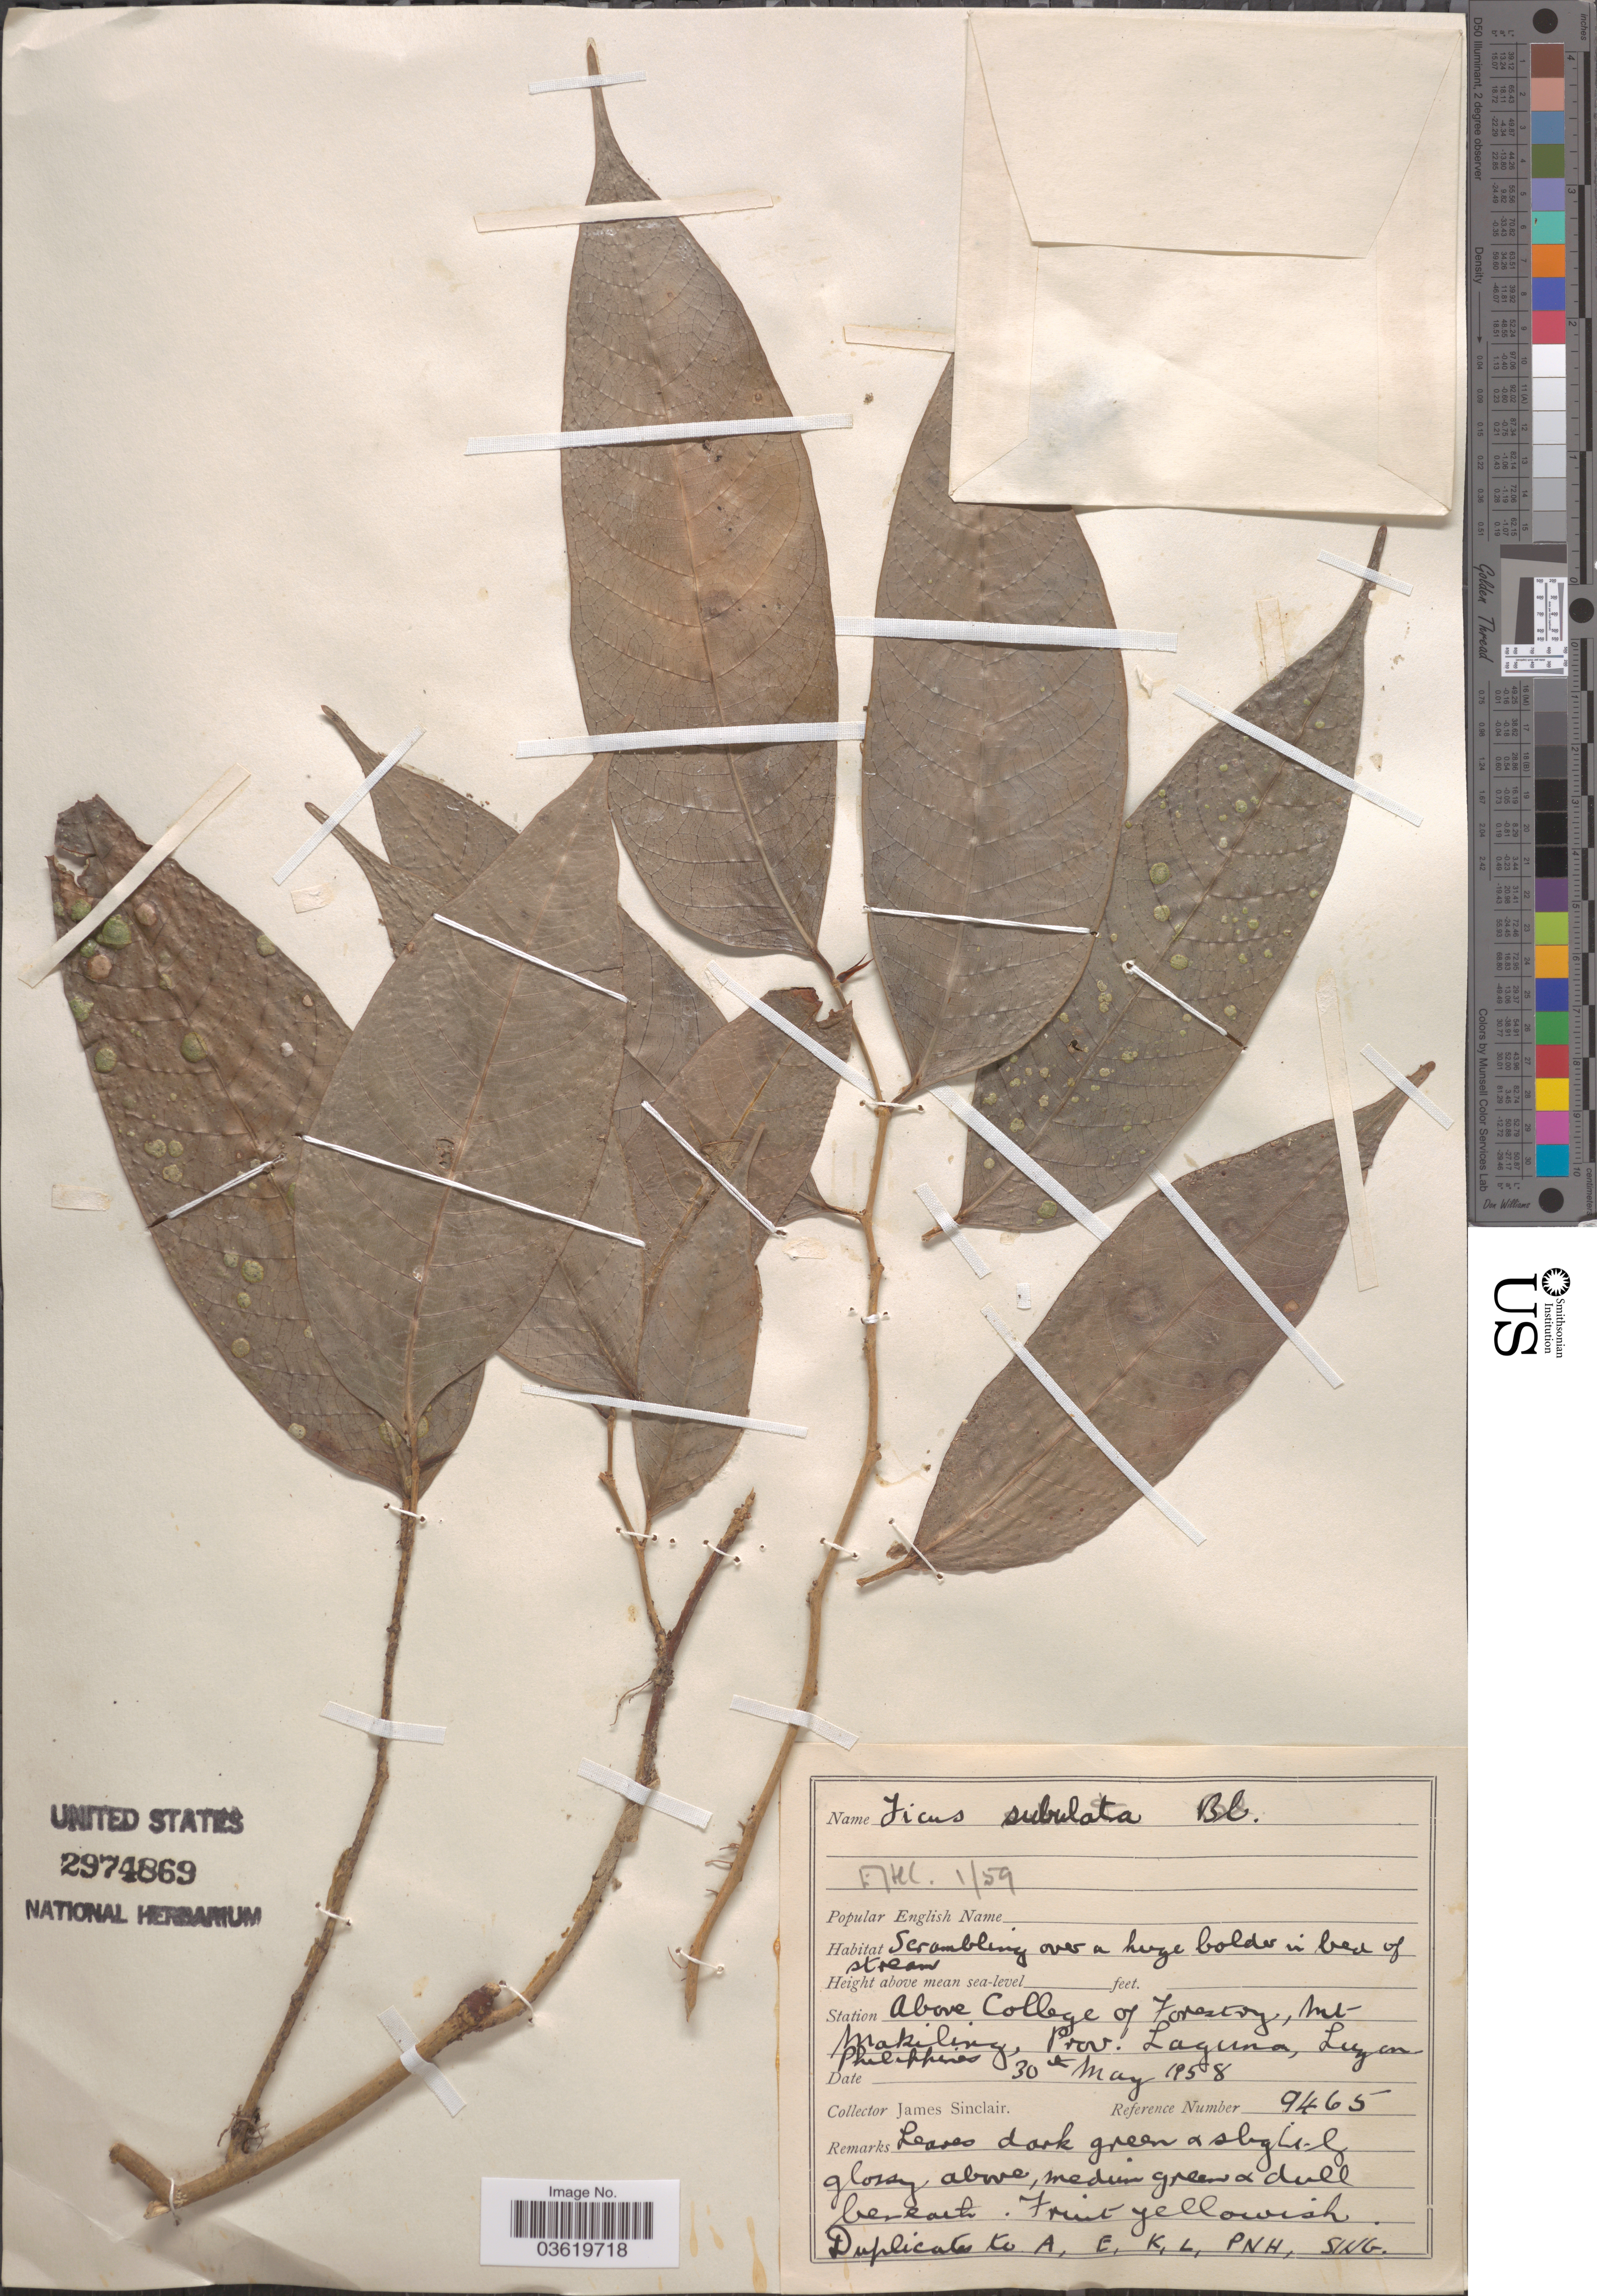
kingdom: Plantae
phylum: Tracheophyta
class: Magnoliopsida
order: Rosales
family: Moraceae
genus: Ficus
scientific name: Ficus subulata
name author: Blume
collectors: J. Sinclair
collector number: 9465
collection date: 1958-05-30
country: Philippines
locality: Above College of Forestry, Mt Makiling, Prov. Laguna, Luzon.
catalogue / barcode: US 2974869